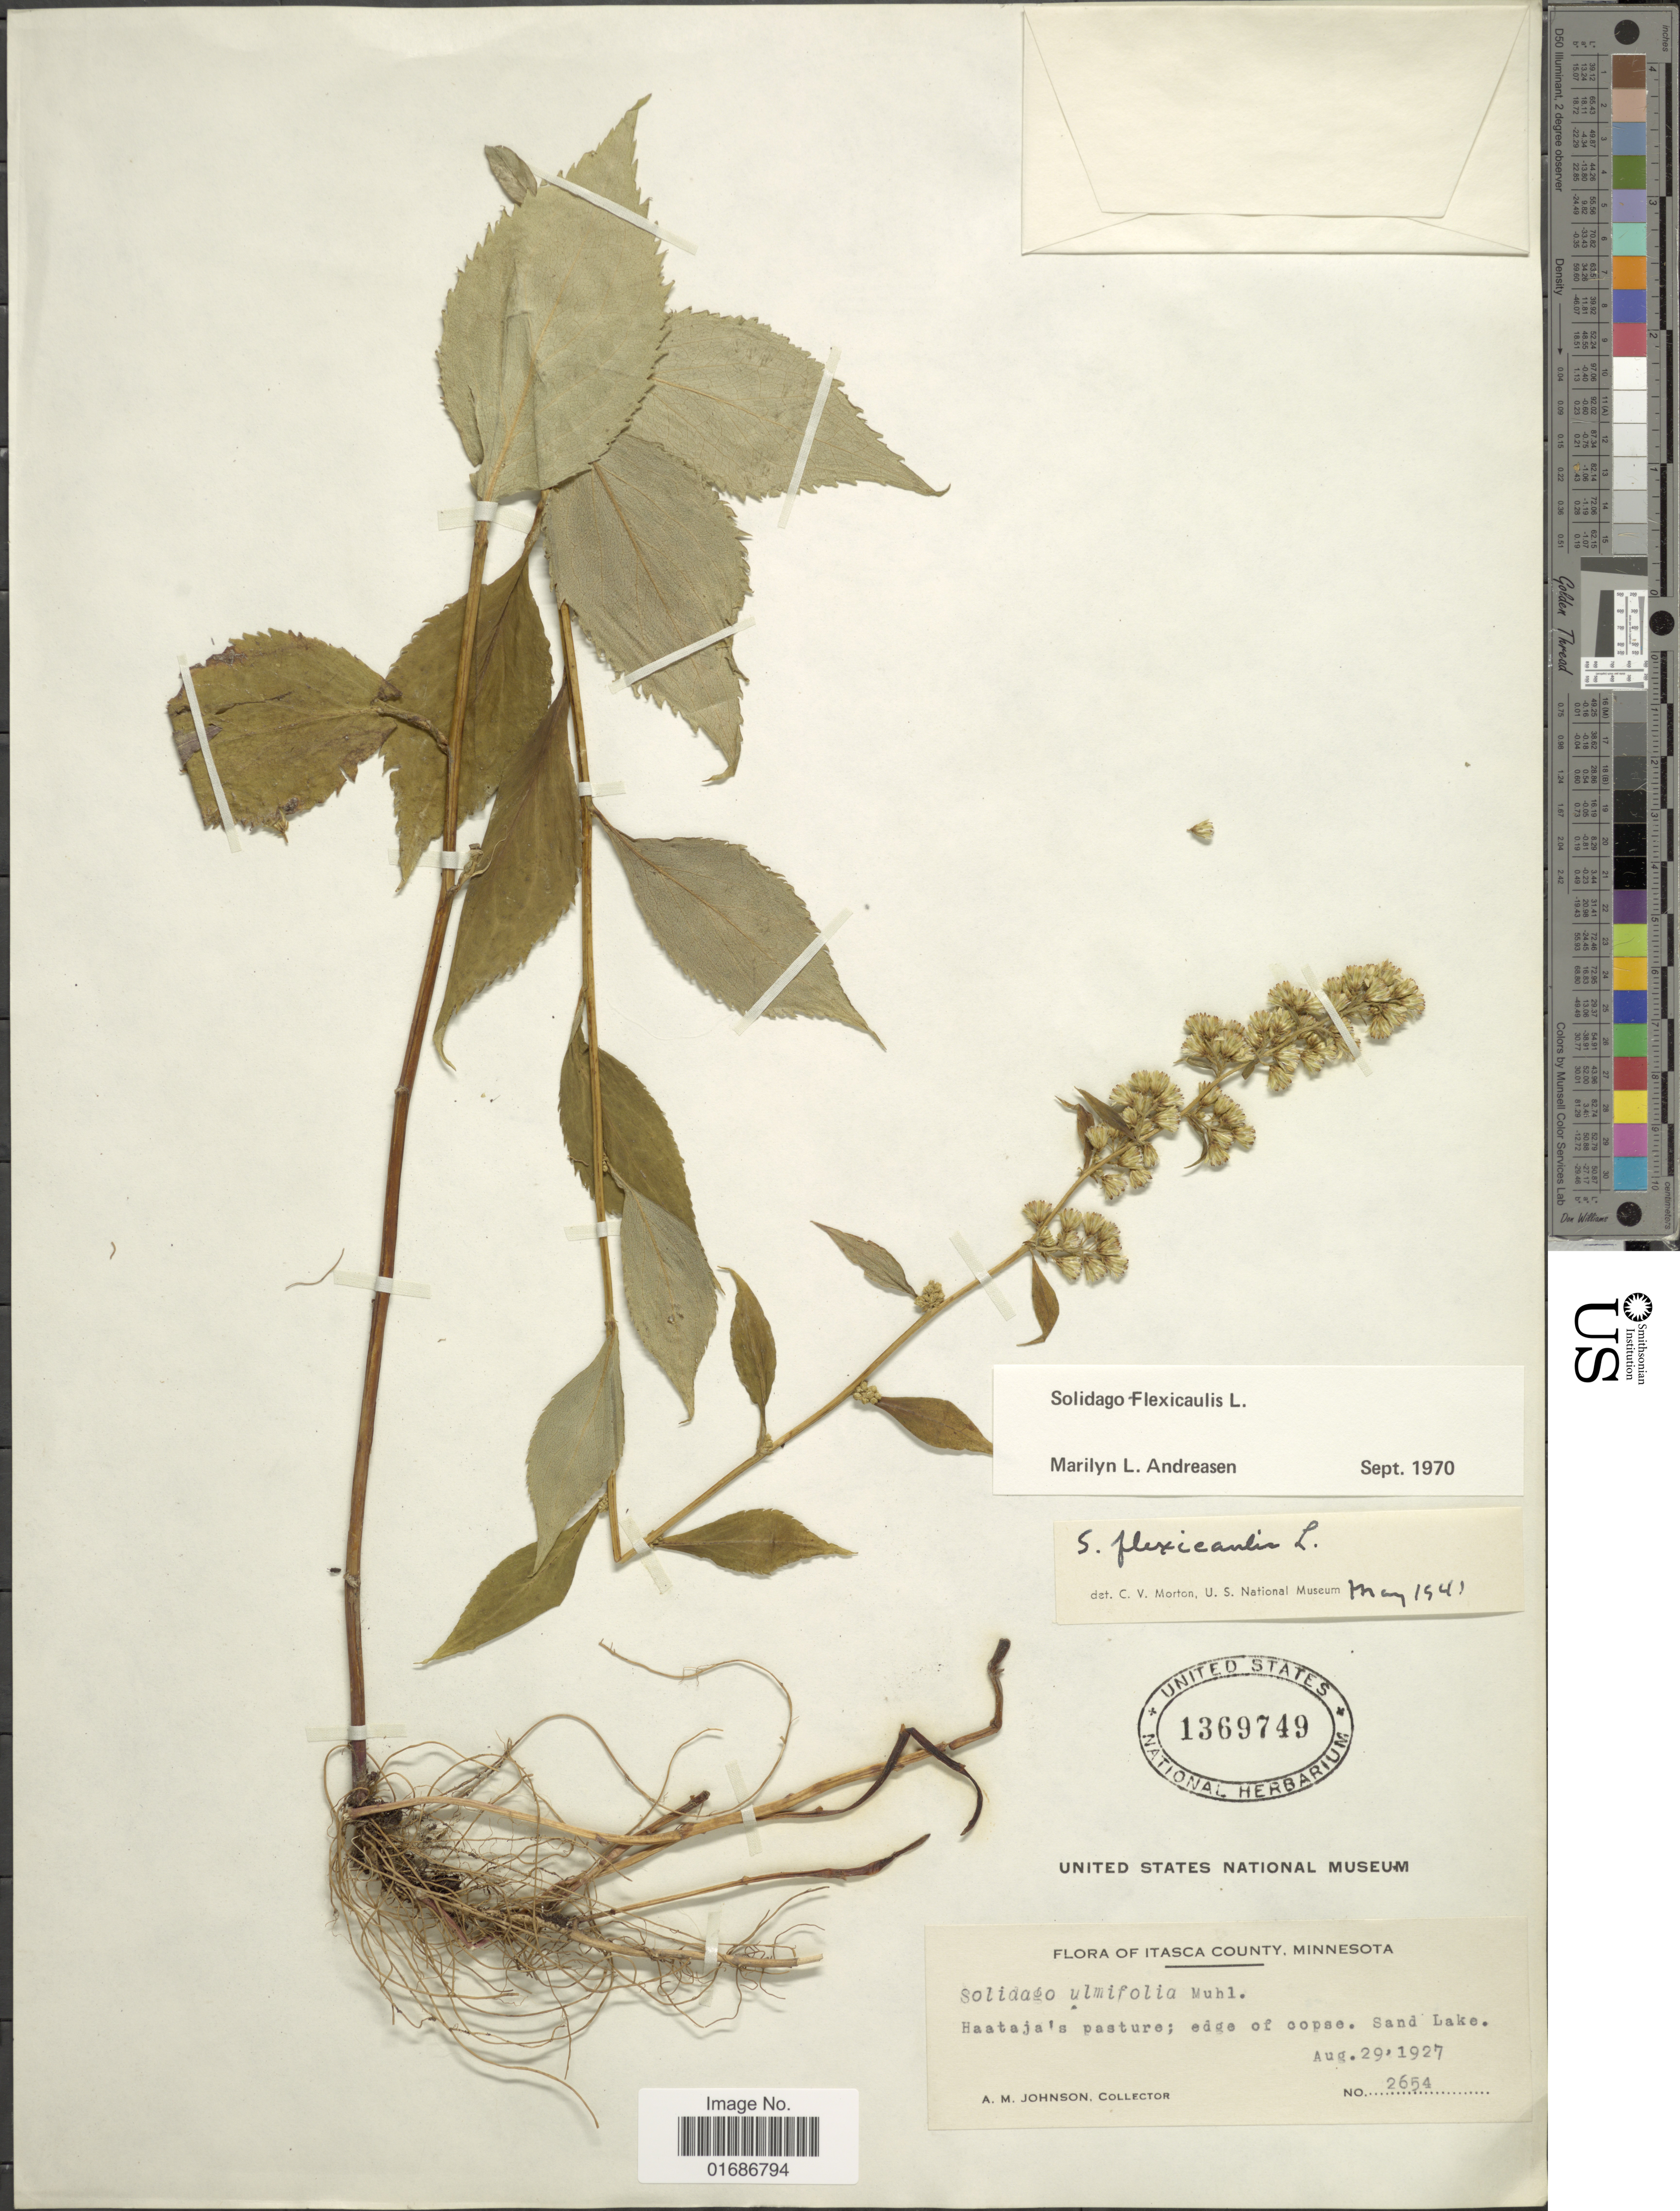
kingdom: Plantae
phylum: Tracheophyta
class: Magnoliopsida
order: Asterales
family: Asteraceae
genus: Solidago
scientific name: Solidago flexicaulis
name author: L.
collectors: A. M. Johnson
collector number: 2654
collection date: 1927-08-29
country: United States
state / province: Minnesota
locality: Itasca County, Haataja's pasture; edge of copse, Sand Lake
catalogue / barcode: US 1369749